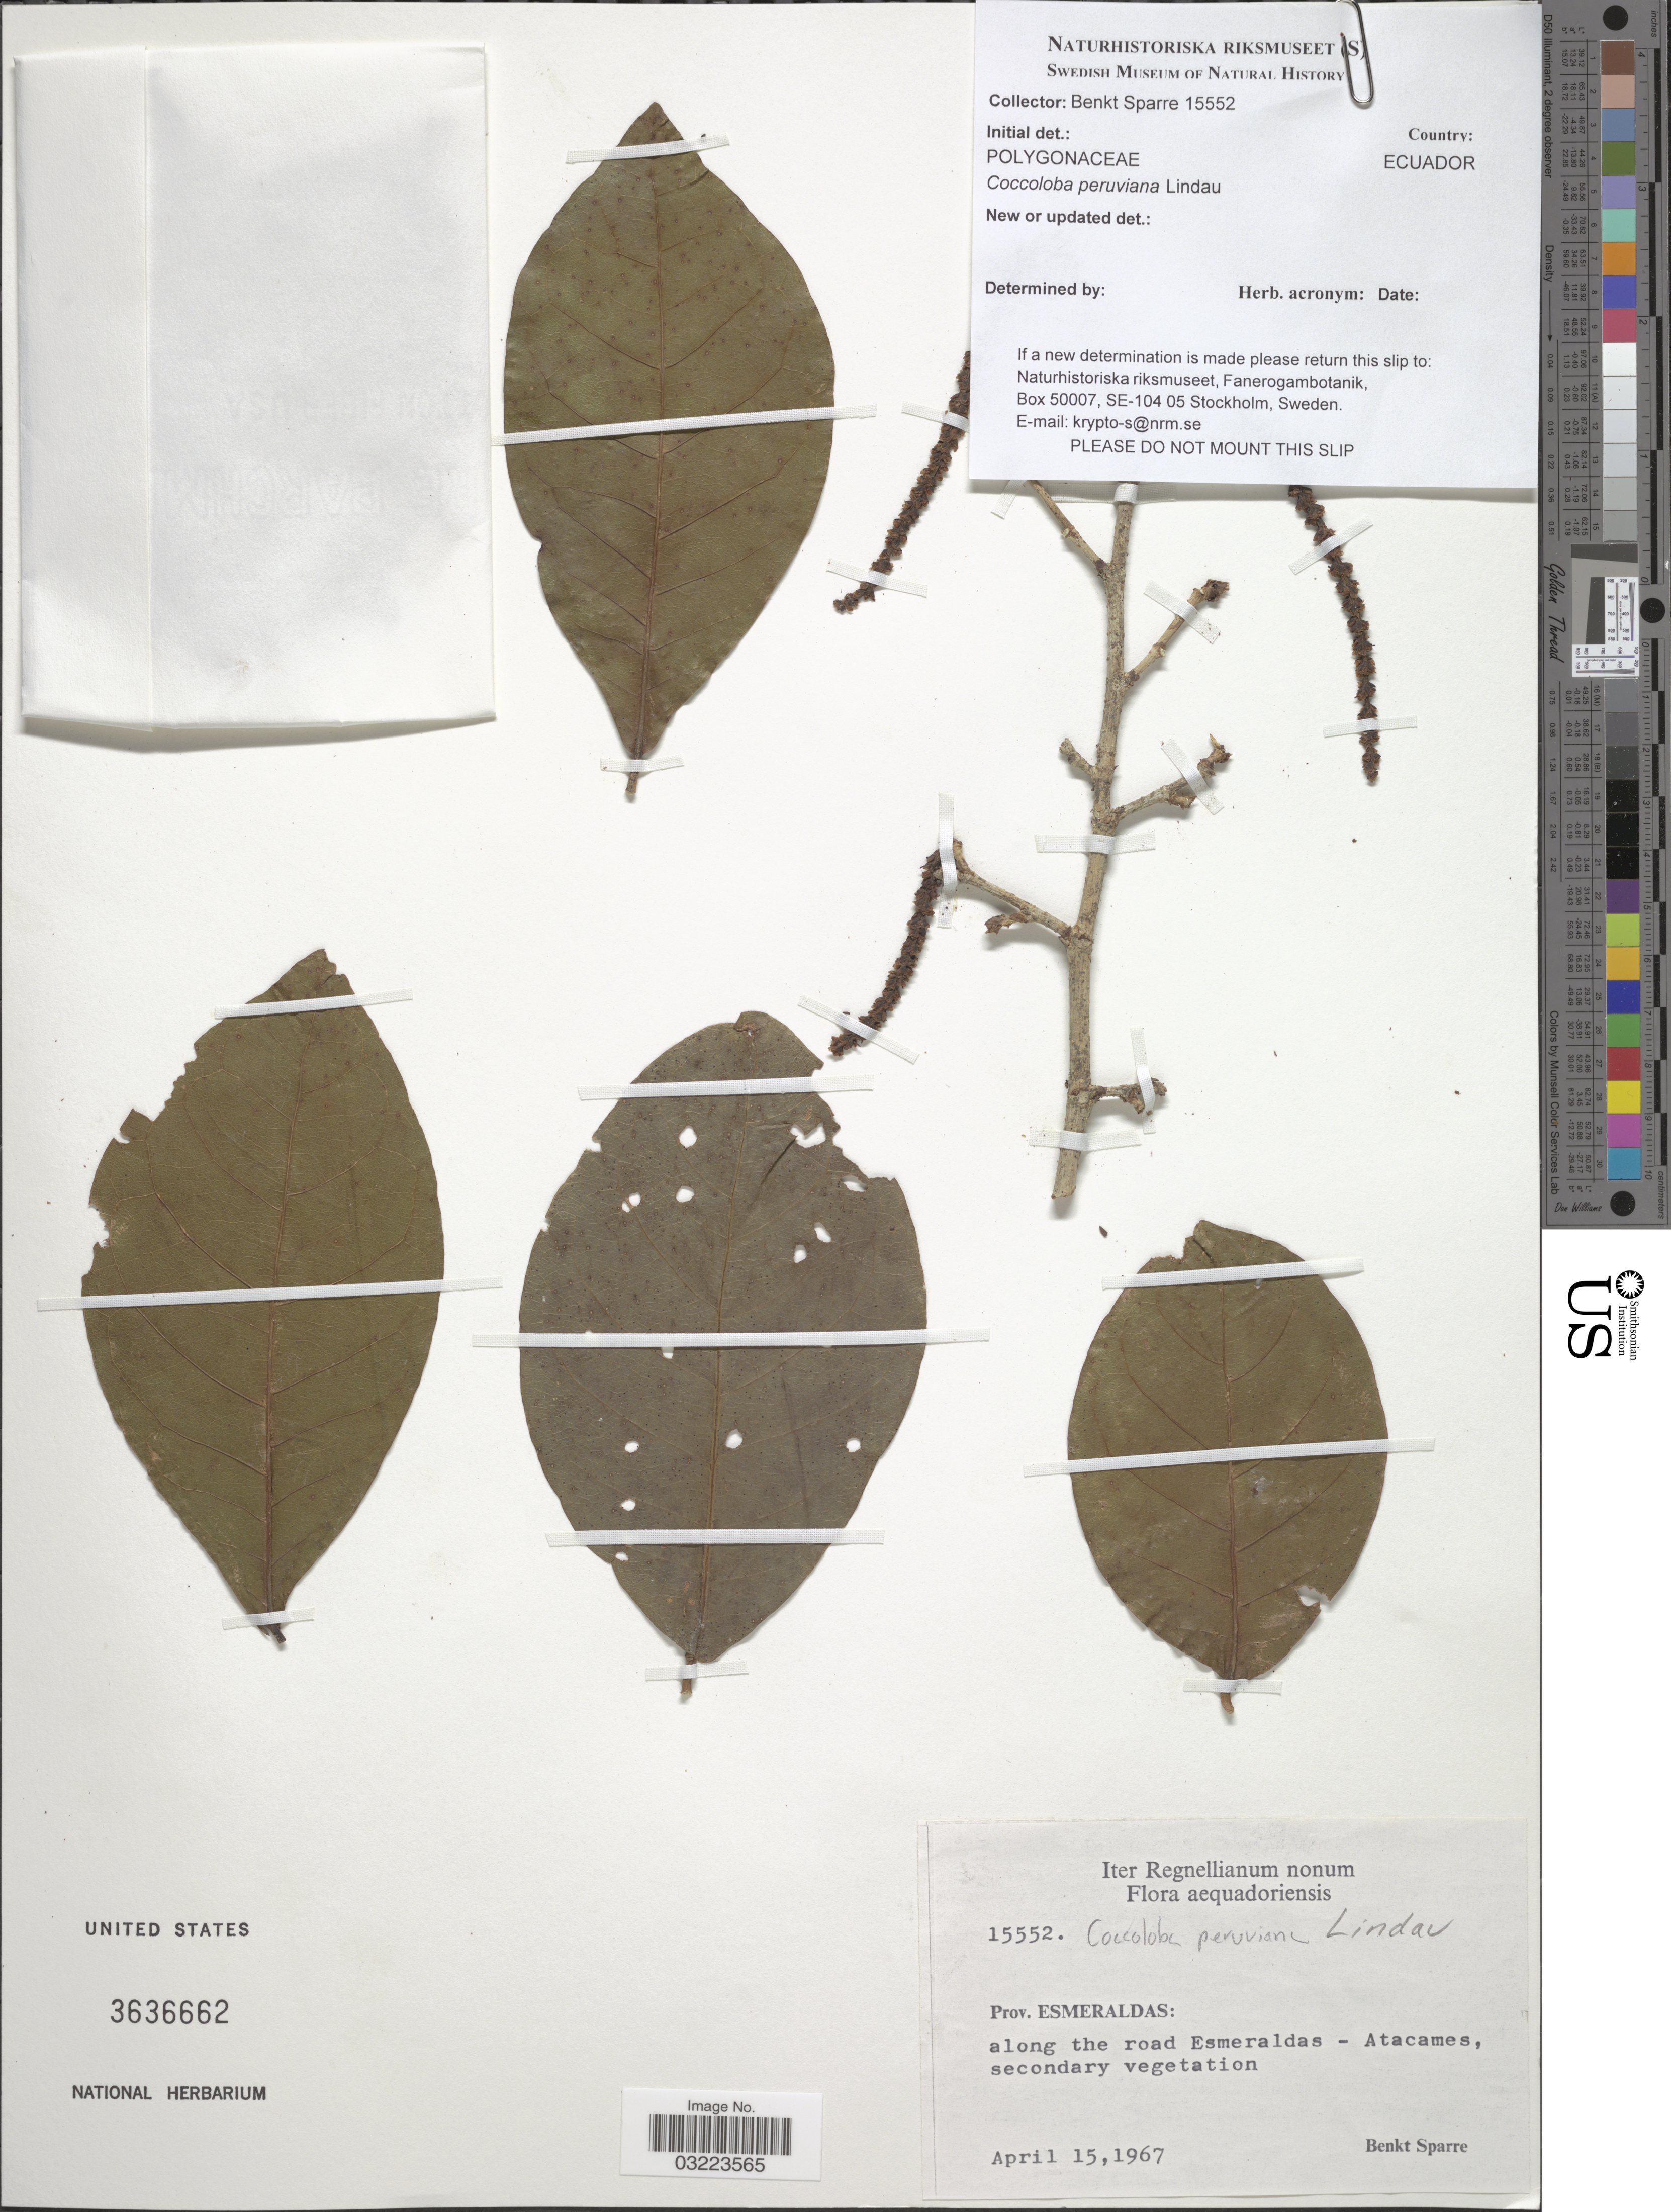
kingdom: Plantae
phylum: Tracheophyta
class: Magnoliopsida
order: Caryophyllales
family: Polygonaceae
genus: Coccoloba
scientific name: Coccoloba peruviana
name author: Lindau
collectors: B. Sparre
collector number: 15552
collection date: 1967-04-15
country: Ecuador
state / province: Esmeraldas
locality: Aequadoriensis, along the road Esmeraldas - Atacames.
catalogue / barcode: US 3636662